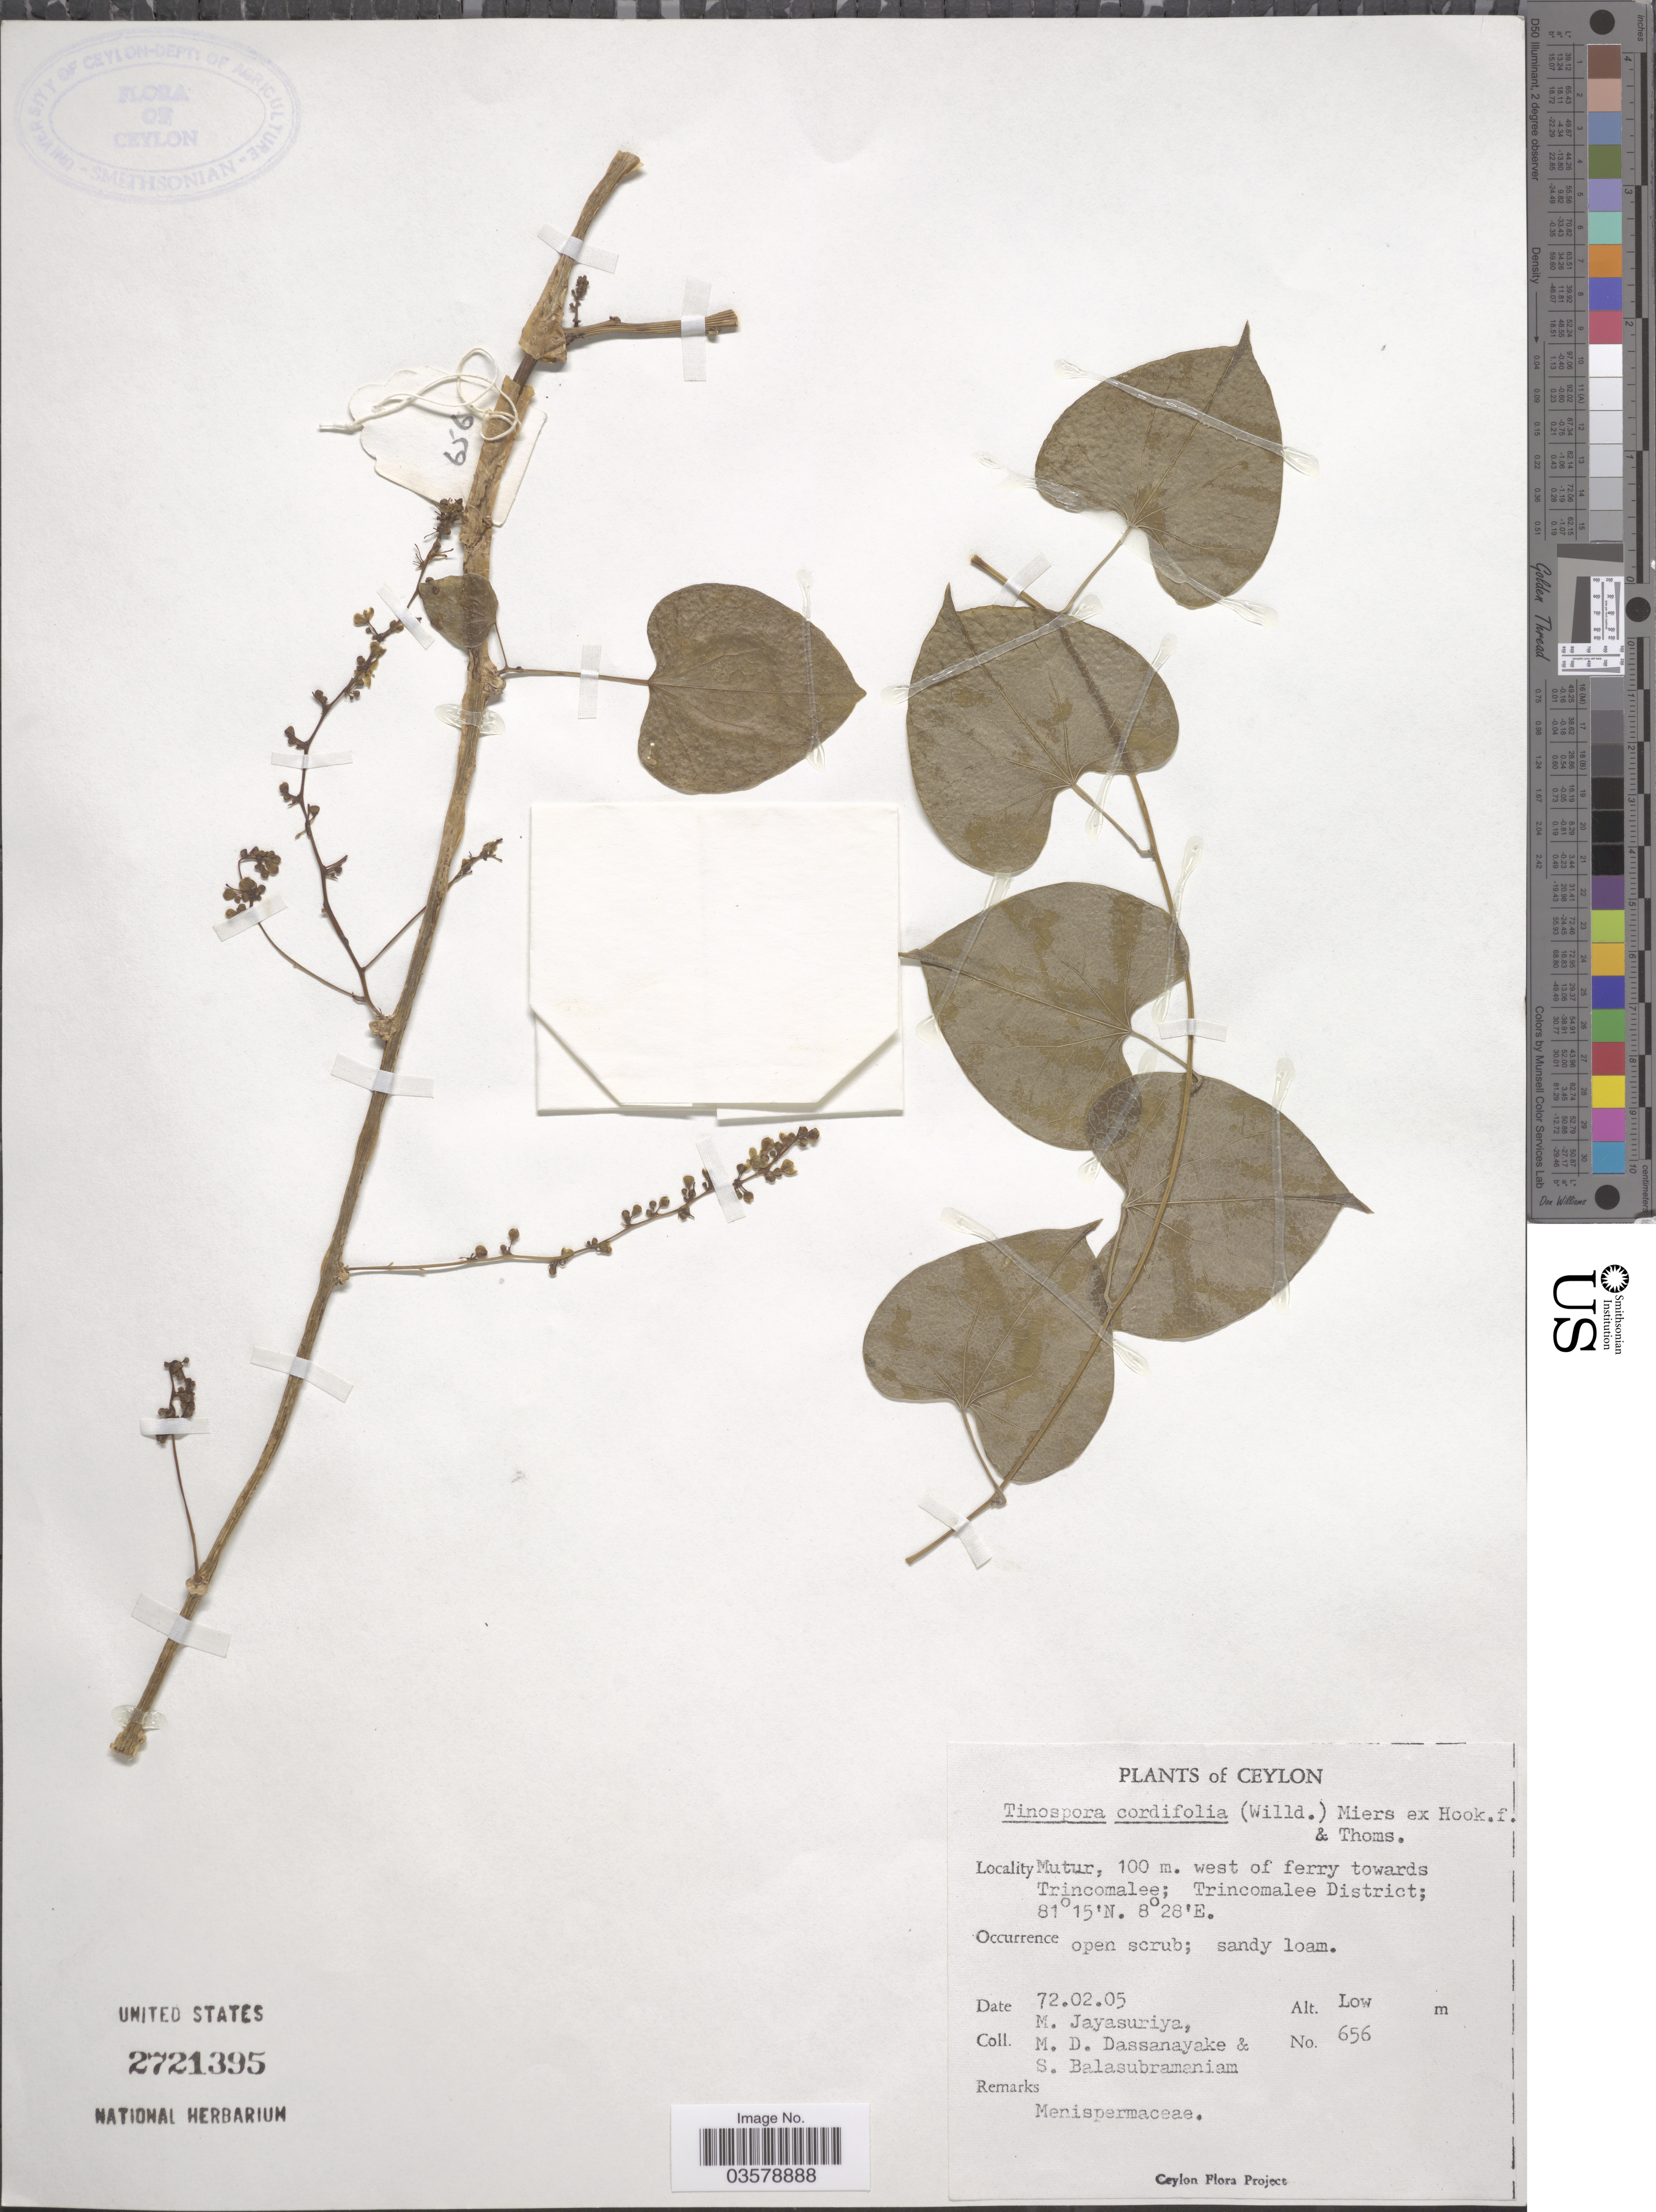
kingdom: Plantae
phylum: Tracheophyta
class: Magnoliopsida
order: Ranunculales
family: Menispermaceae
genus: Tinospora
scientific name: Tinospora cordifolia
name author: Miers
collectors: M. Jayasuriya, M. D. Dassanayake & S. Balasubraman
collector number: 656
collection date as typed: Transcribed d/m/y: 5/2/72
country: Sri Lanka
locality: Ceylon. Mutur, 100 m. west of ferry towards Trincomalee; Trincomalee District.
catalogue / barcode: US 2721395